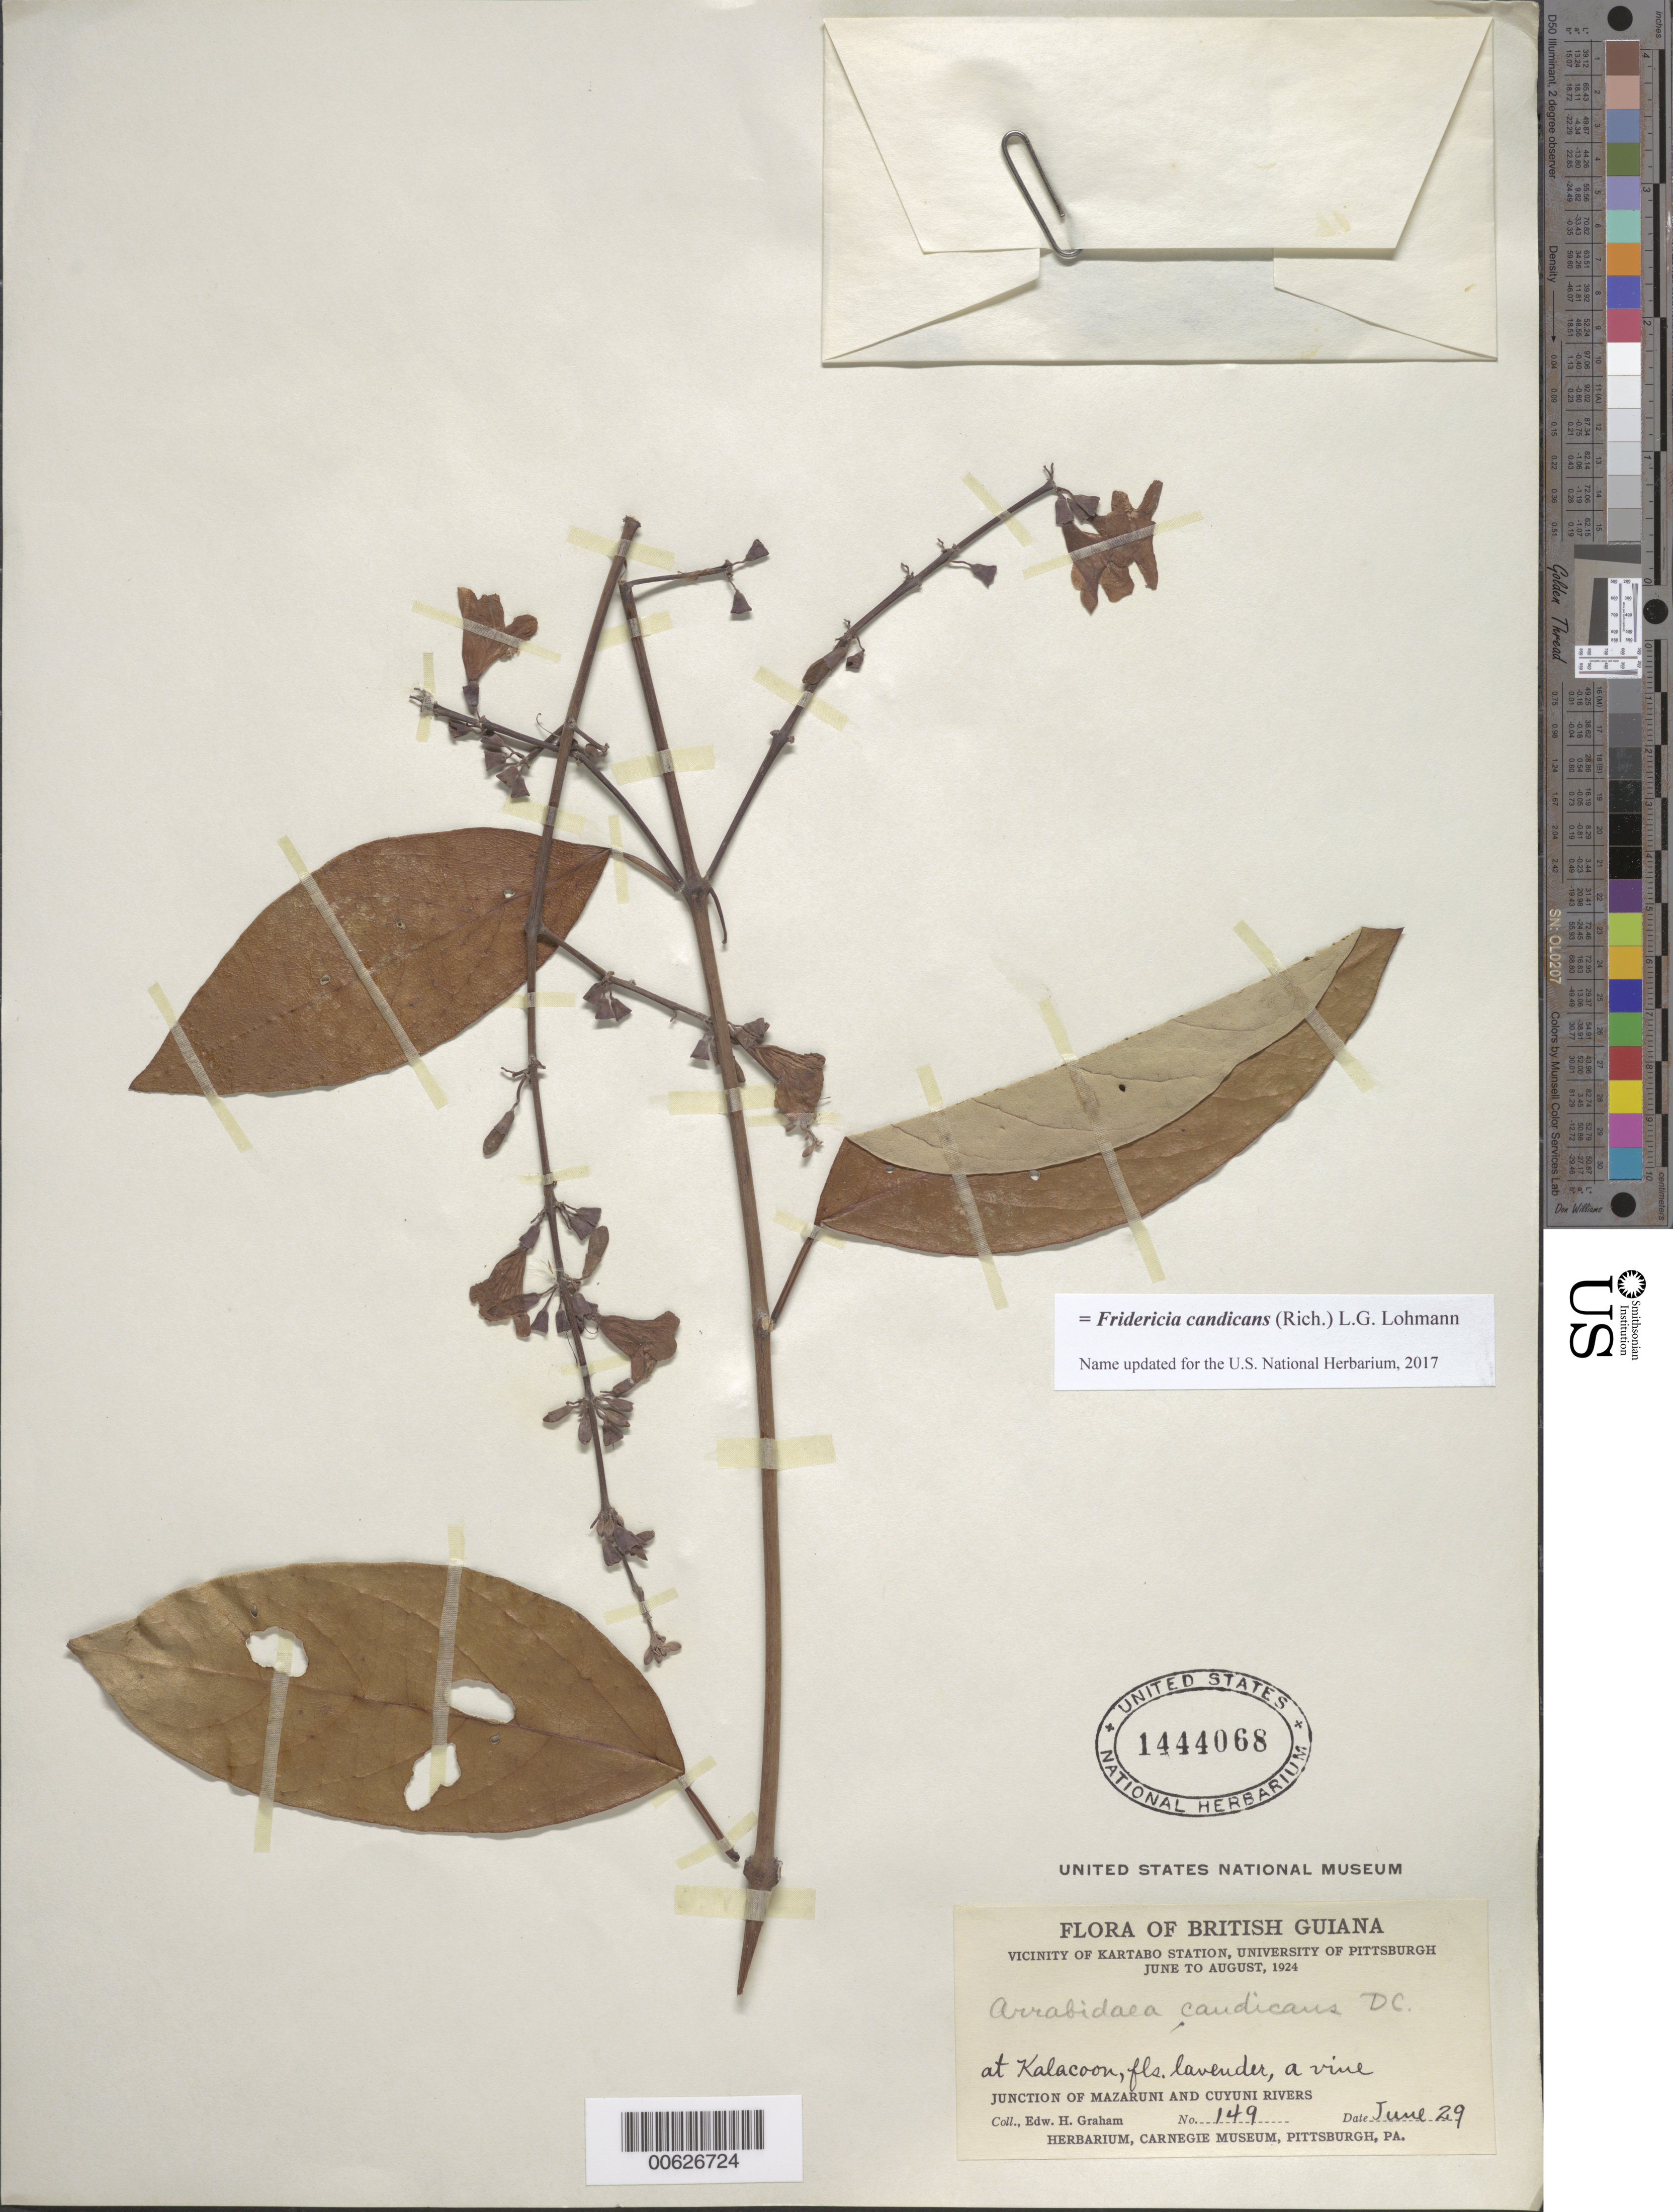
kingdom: Plantae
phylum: Tracheophyta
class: Magnoliopsida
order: Lamiales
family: Bignoniaceae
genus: Arrabidaea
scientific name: Arrabidaea candicans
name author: (Rich.) DC.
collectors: E. H. Graham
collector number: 149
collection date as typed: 29-Jun-24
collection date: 1924-06-29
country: Guyana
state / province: Cuyuni-Mazaruni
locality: Kalakun, junct. of Mazaruni and Cuyuni rivers, vic. of Kartabo Station (Kalacoon on label)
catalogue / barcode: US 1444068